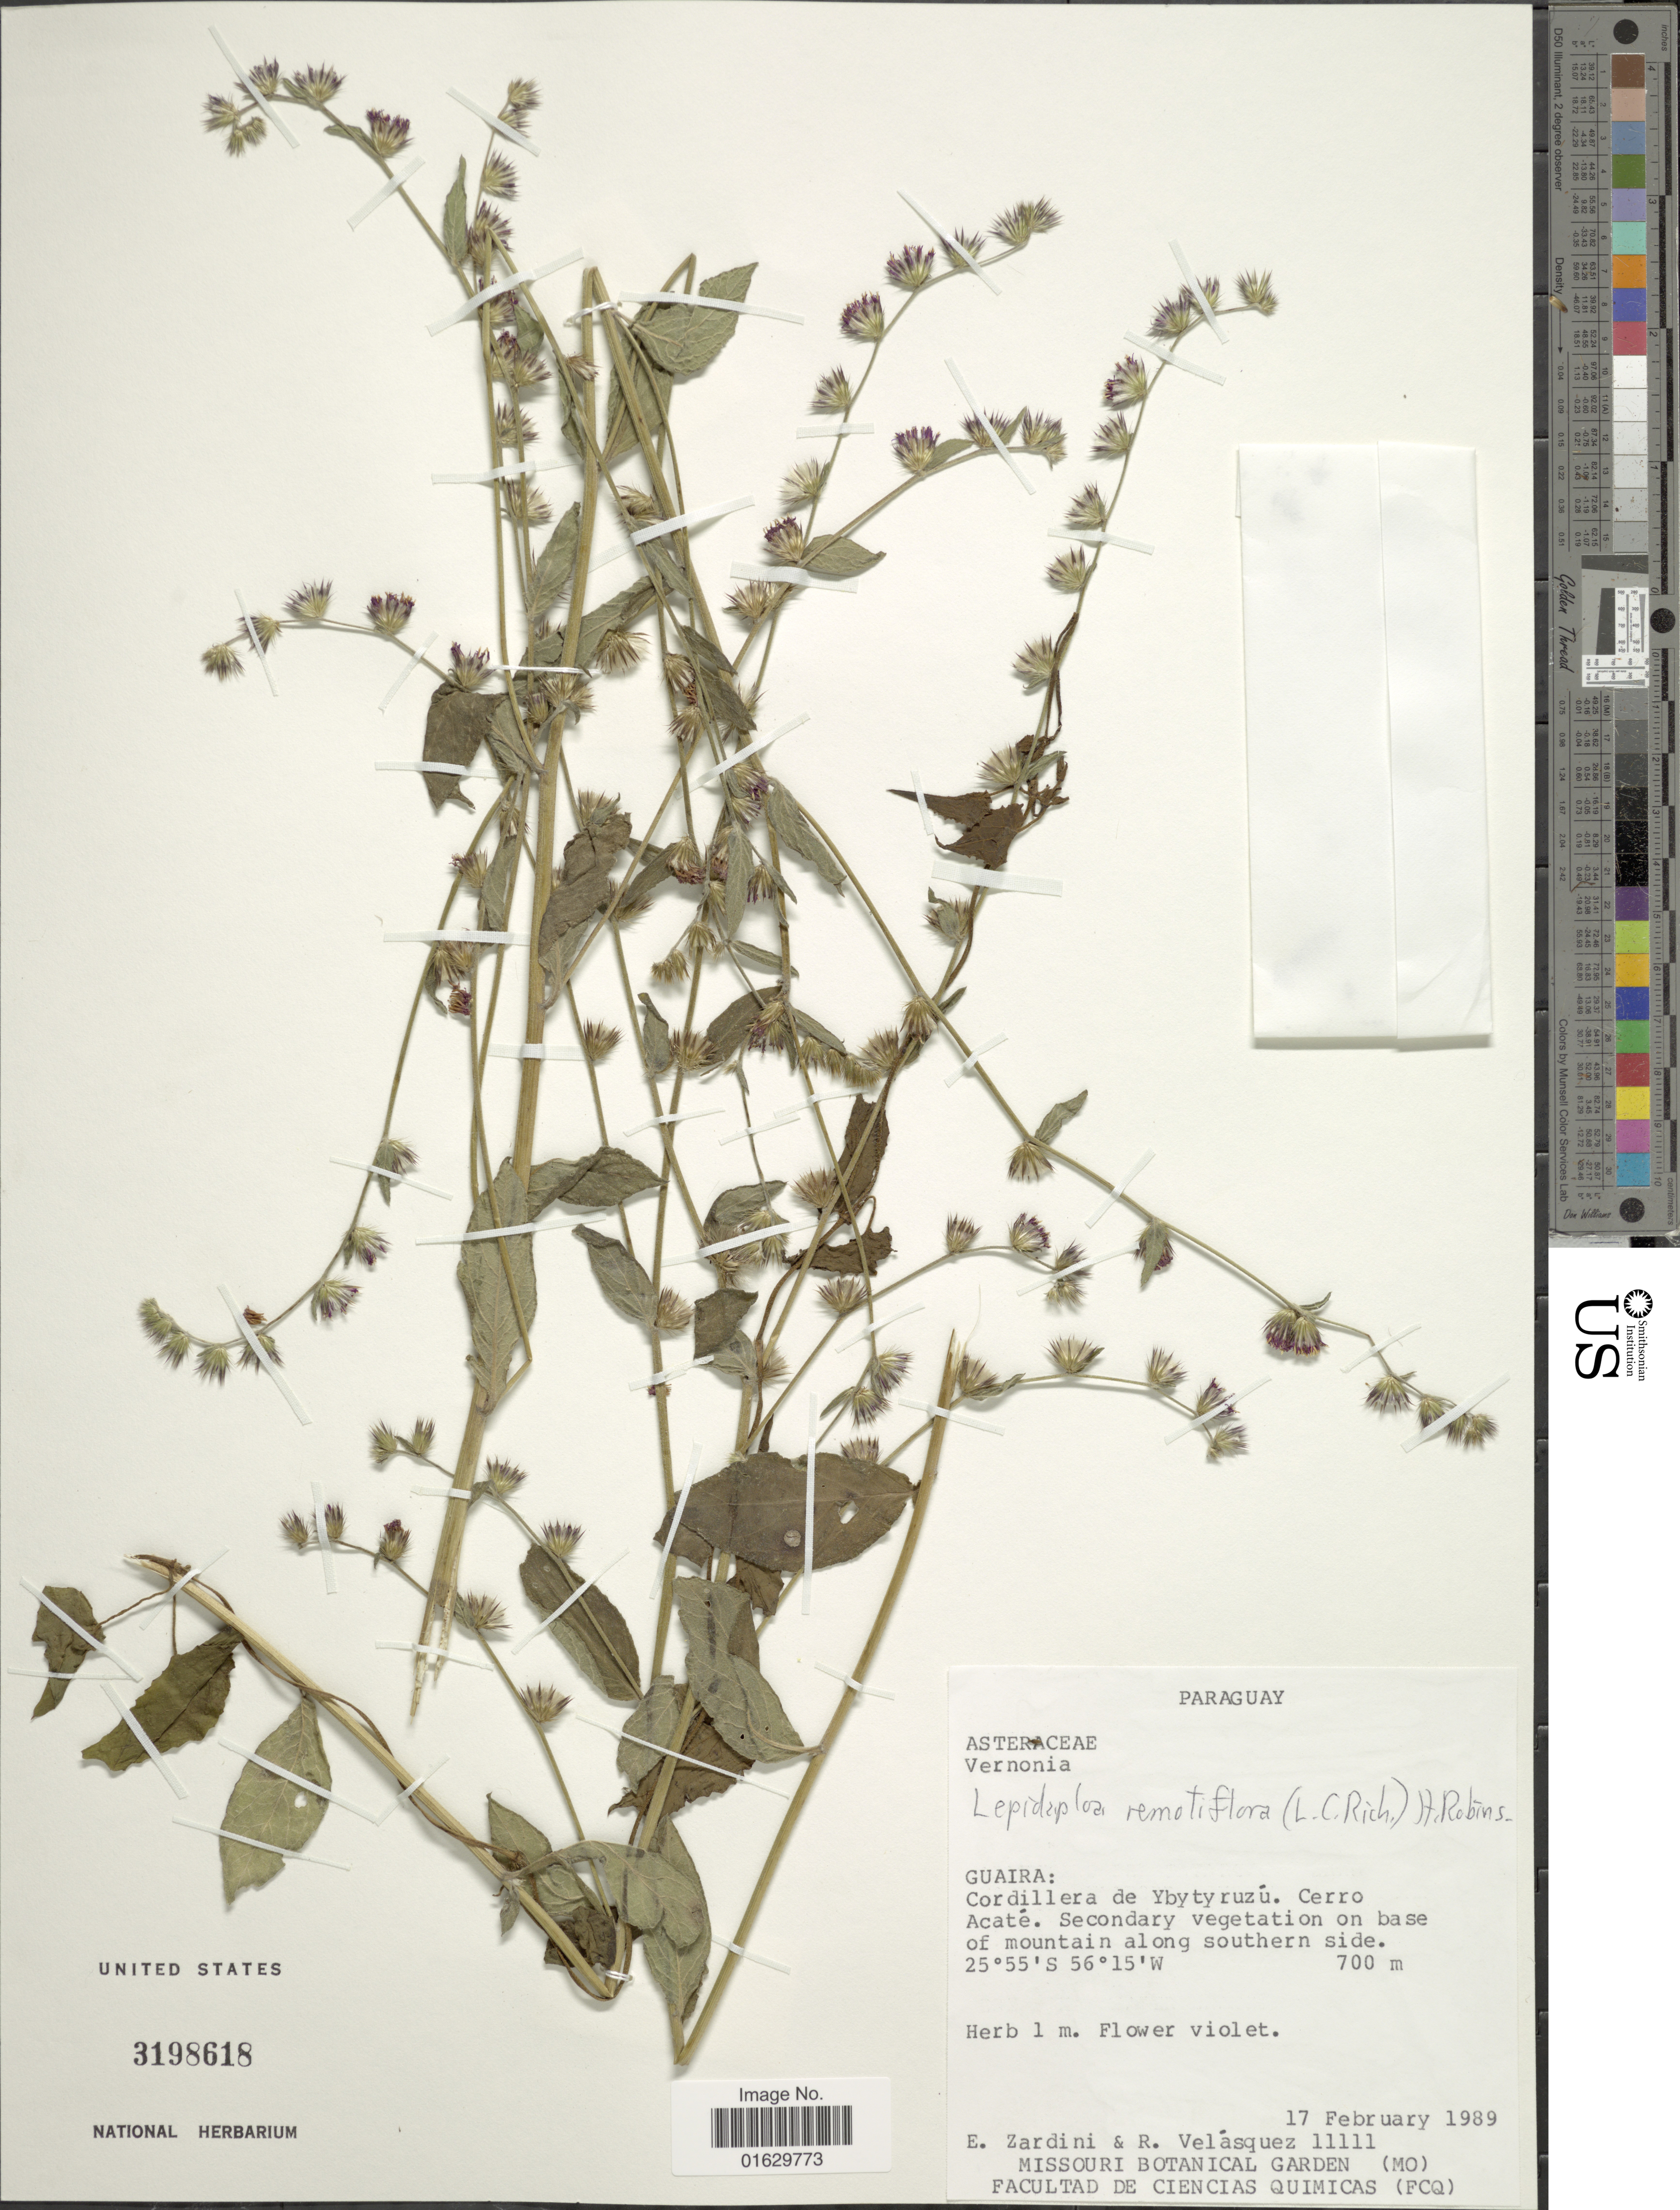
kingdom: Plantae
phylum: Tracheophyta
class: Magnoliopsida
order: Asterales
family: Asteraceae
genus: Lepidaploa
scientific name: Lepidaploa remotiflora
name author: (Rich.) H. Rob.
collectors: E. M. Zardini & R. Velásquez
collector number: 11111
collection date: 1989-02-17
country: Paraguay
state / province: Guaira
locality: Guaira: Cordillera de Ybytyruzu, Cerro Acate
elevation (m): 700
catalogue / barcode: US 3198618